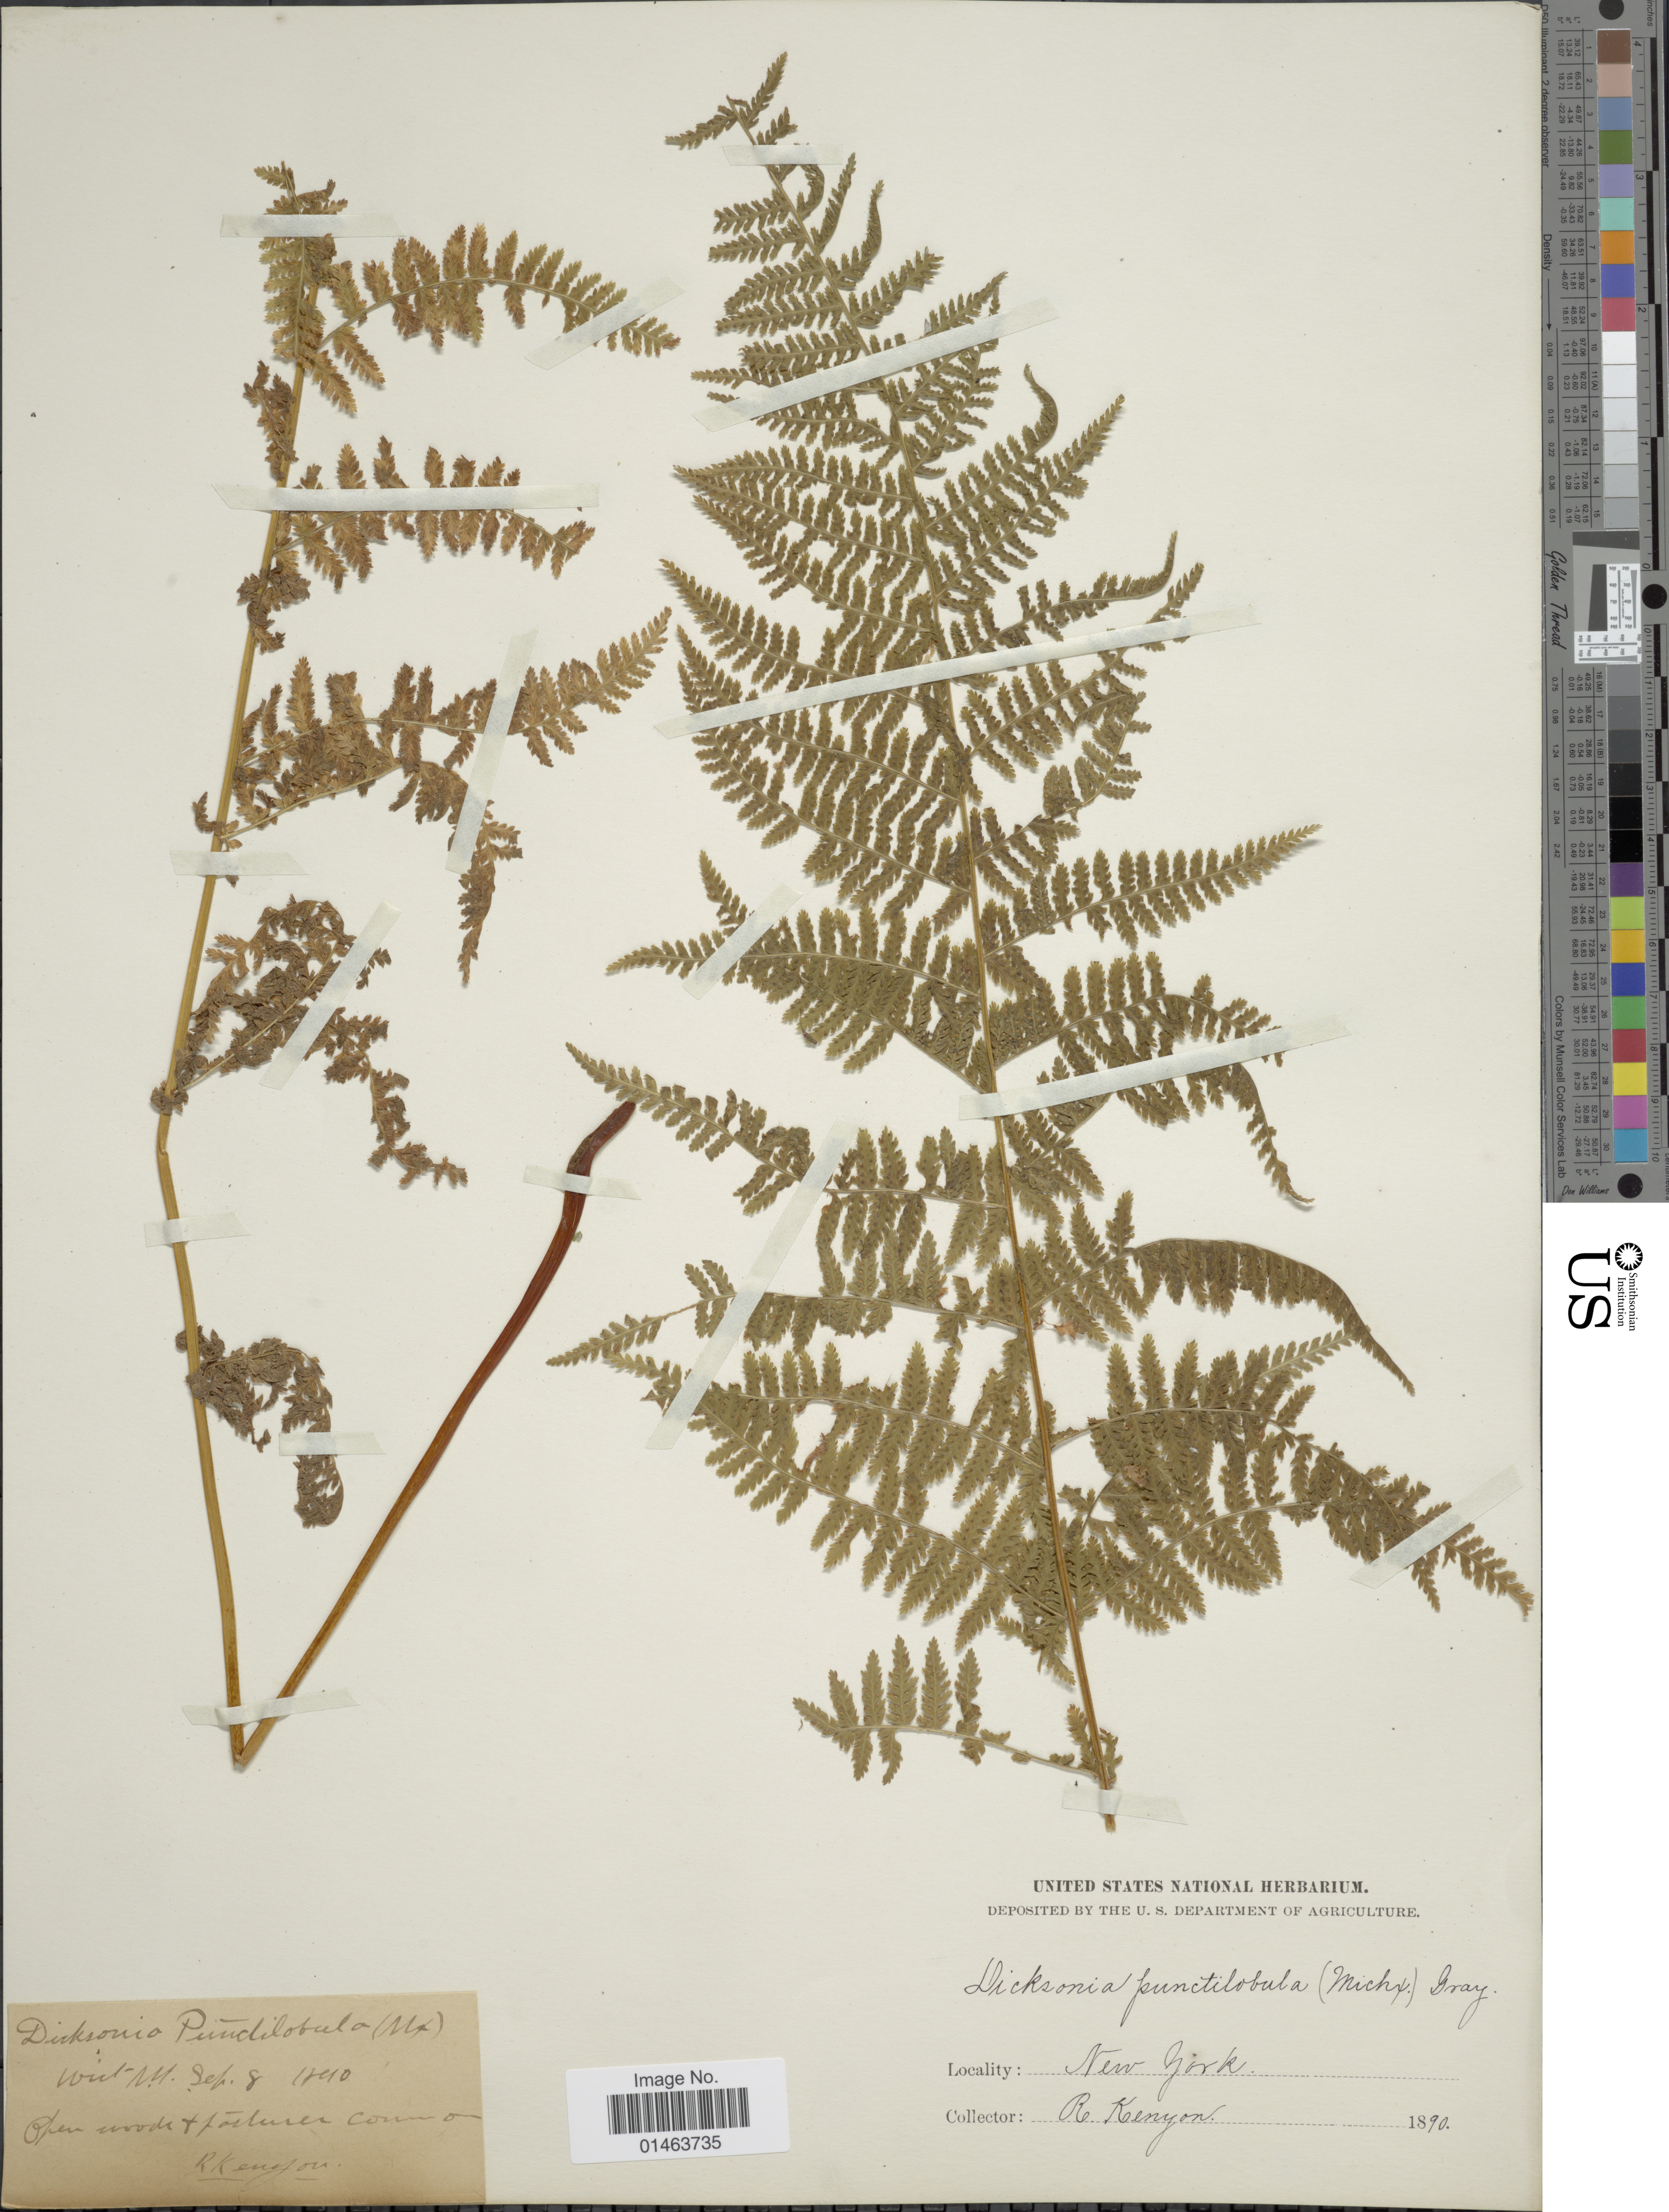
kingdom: Plantae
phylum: Tracheophyta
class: Polypodiopsida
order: Polypodiales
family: Dennstaedtiaceae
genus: Dennstaedtia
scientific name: Dennstaedtia punctilobula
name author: (Michx.) T. Moore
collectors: R. Kenyon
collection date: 1890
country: United States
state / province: New York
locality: New York